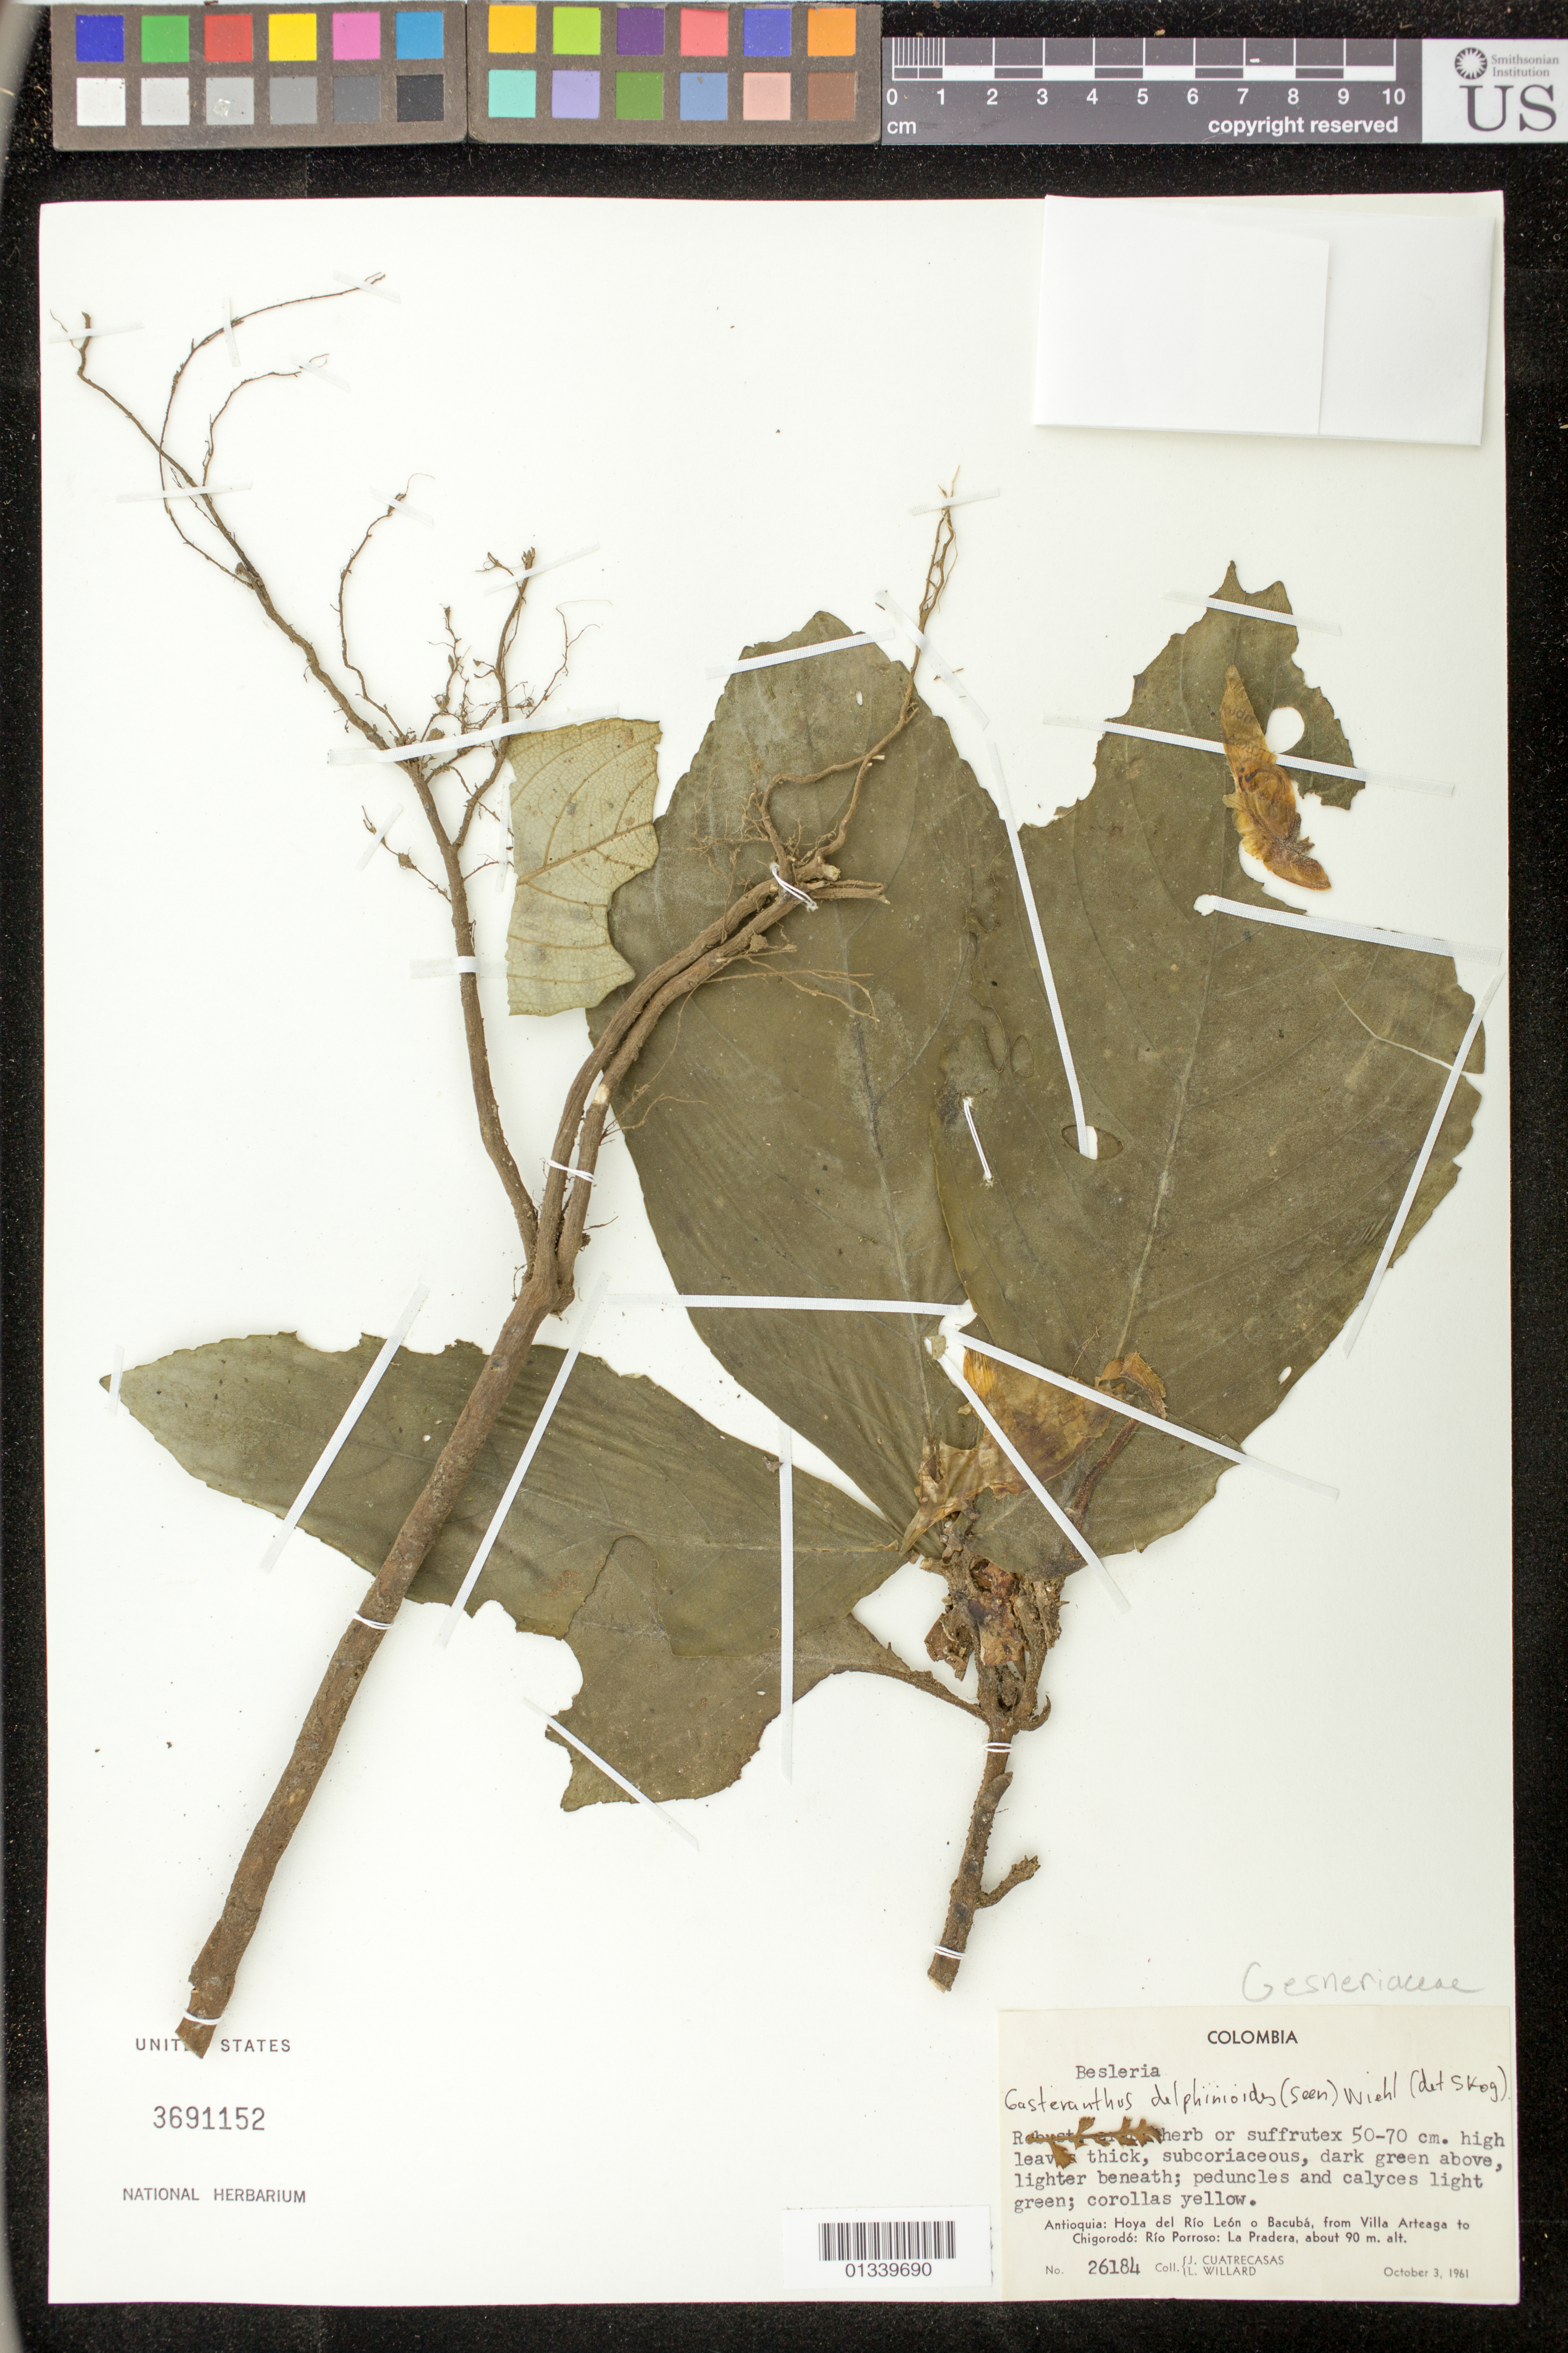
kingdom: Plantae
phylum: Tracheophyta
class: Magnoliopsida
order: Lamiales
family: Gesneriaceae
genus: Gasteranthus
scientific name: Gasteranthus delphinioides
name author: (Seem.) Wiehler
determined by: Skog, Laurence E.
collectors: J. Cuatrecasas & L. Willard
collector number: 26184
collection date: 1961-10-03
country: Colombia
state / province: Antioquia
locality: Hoya del Rio Leon o Bacuba, from Villa Arteaga to Chigorodo: Rio Porroso: La Pradera.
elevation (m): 90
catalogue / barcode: US 3691152